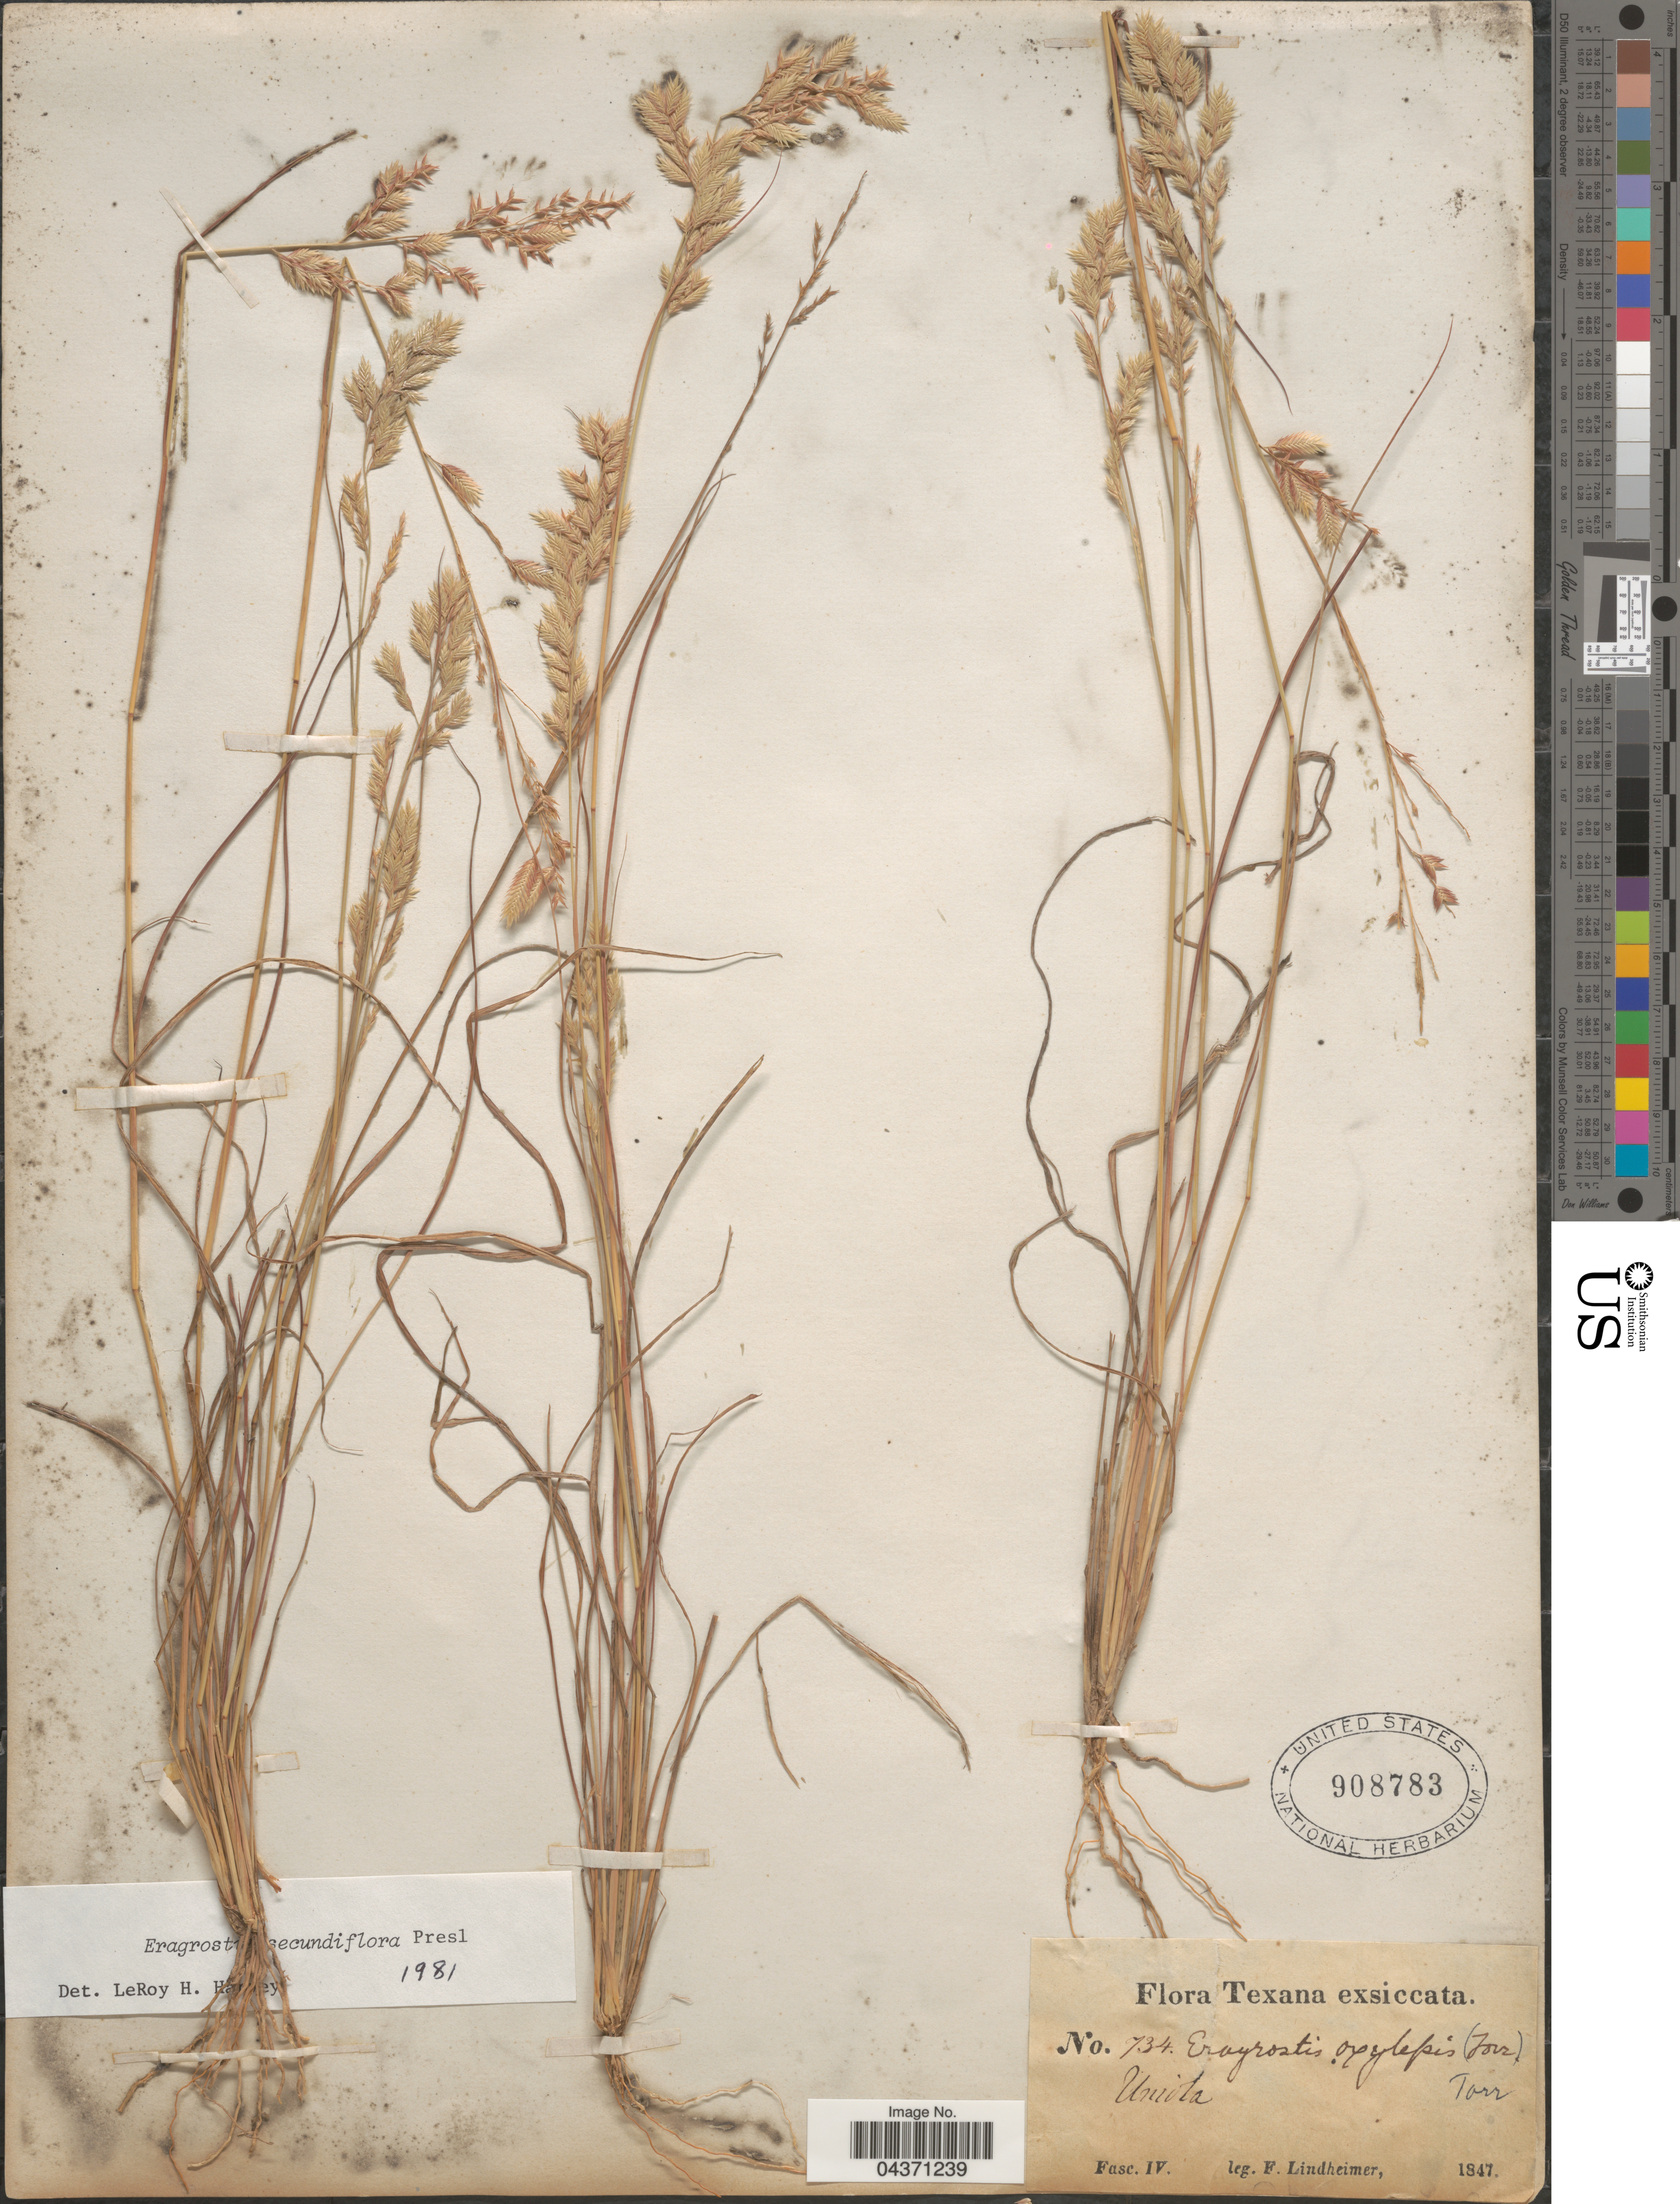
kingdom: Plantae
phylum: Tracheophyta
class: Liliopsida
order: Poales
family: Poaceae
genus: Eragrostis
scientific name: Eragrostis secundiflora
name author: J. Presl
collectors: F. Lindheimer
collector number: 734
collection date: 1847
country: United States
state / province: Texas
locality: Texana.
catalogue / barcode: US 908783